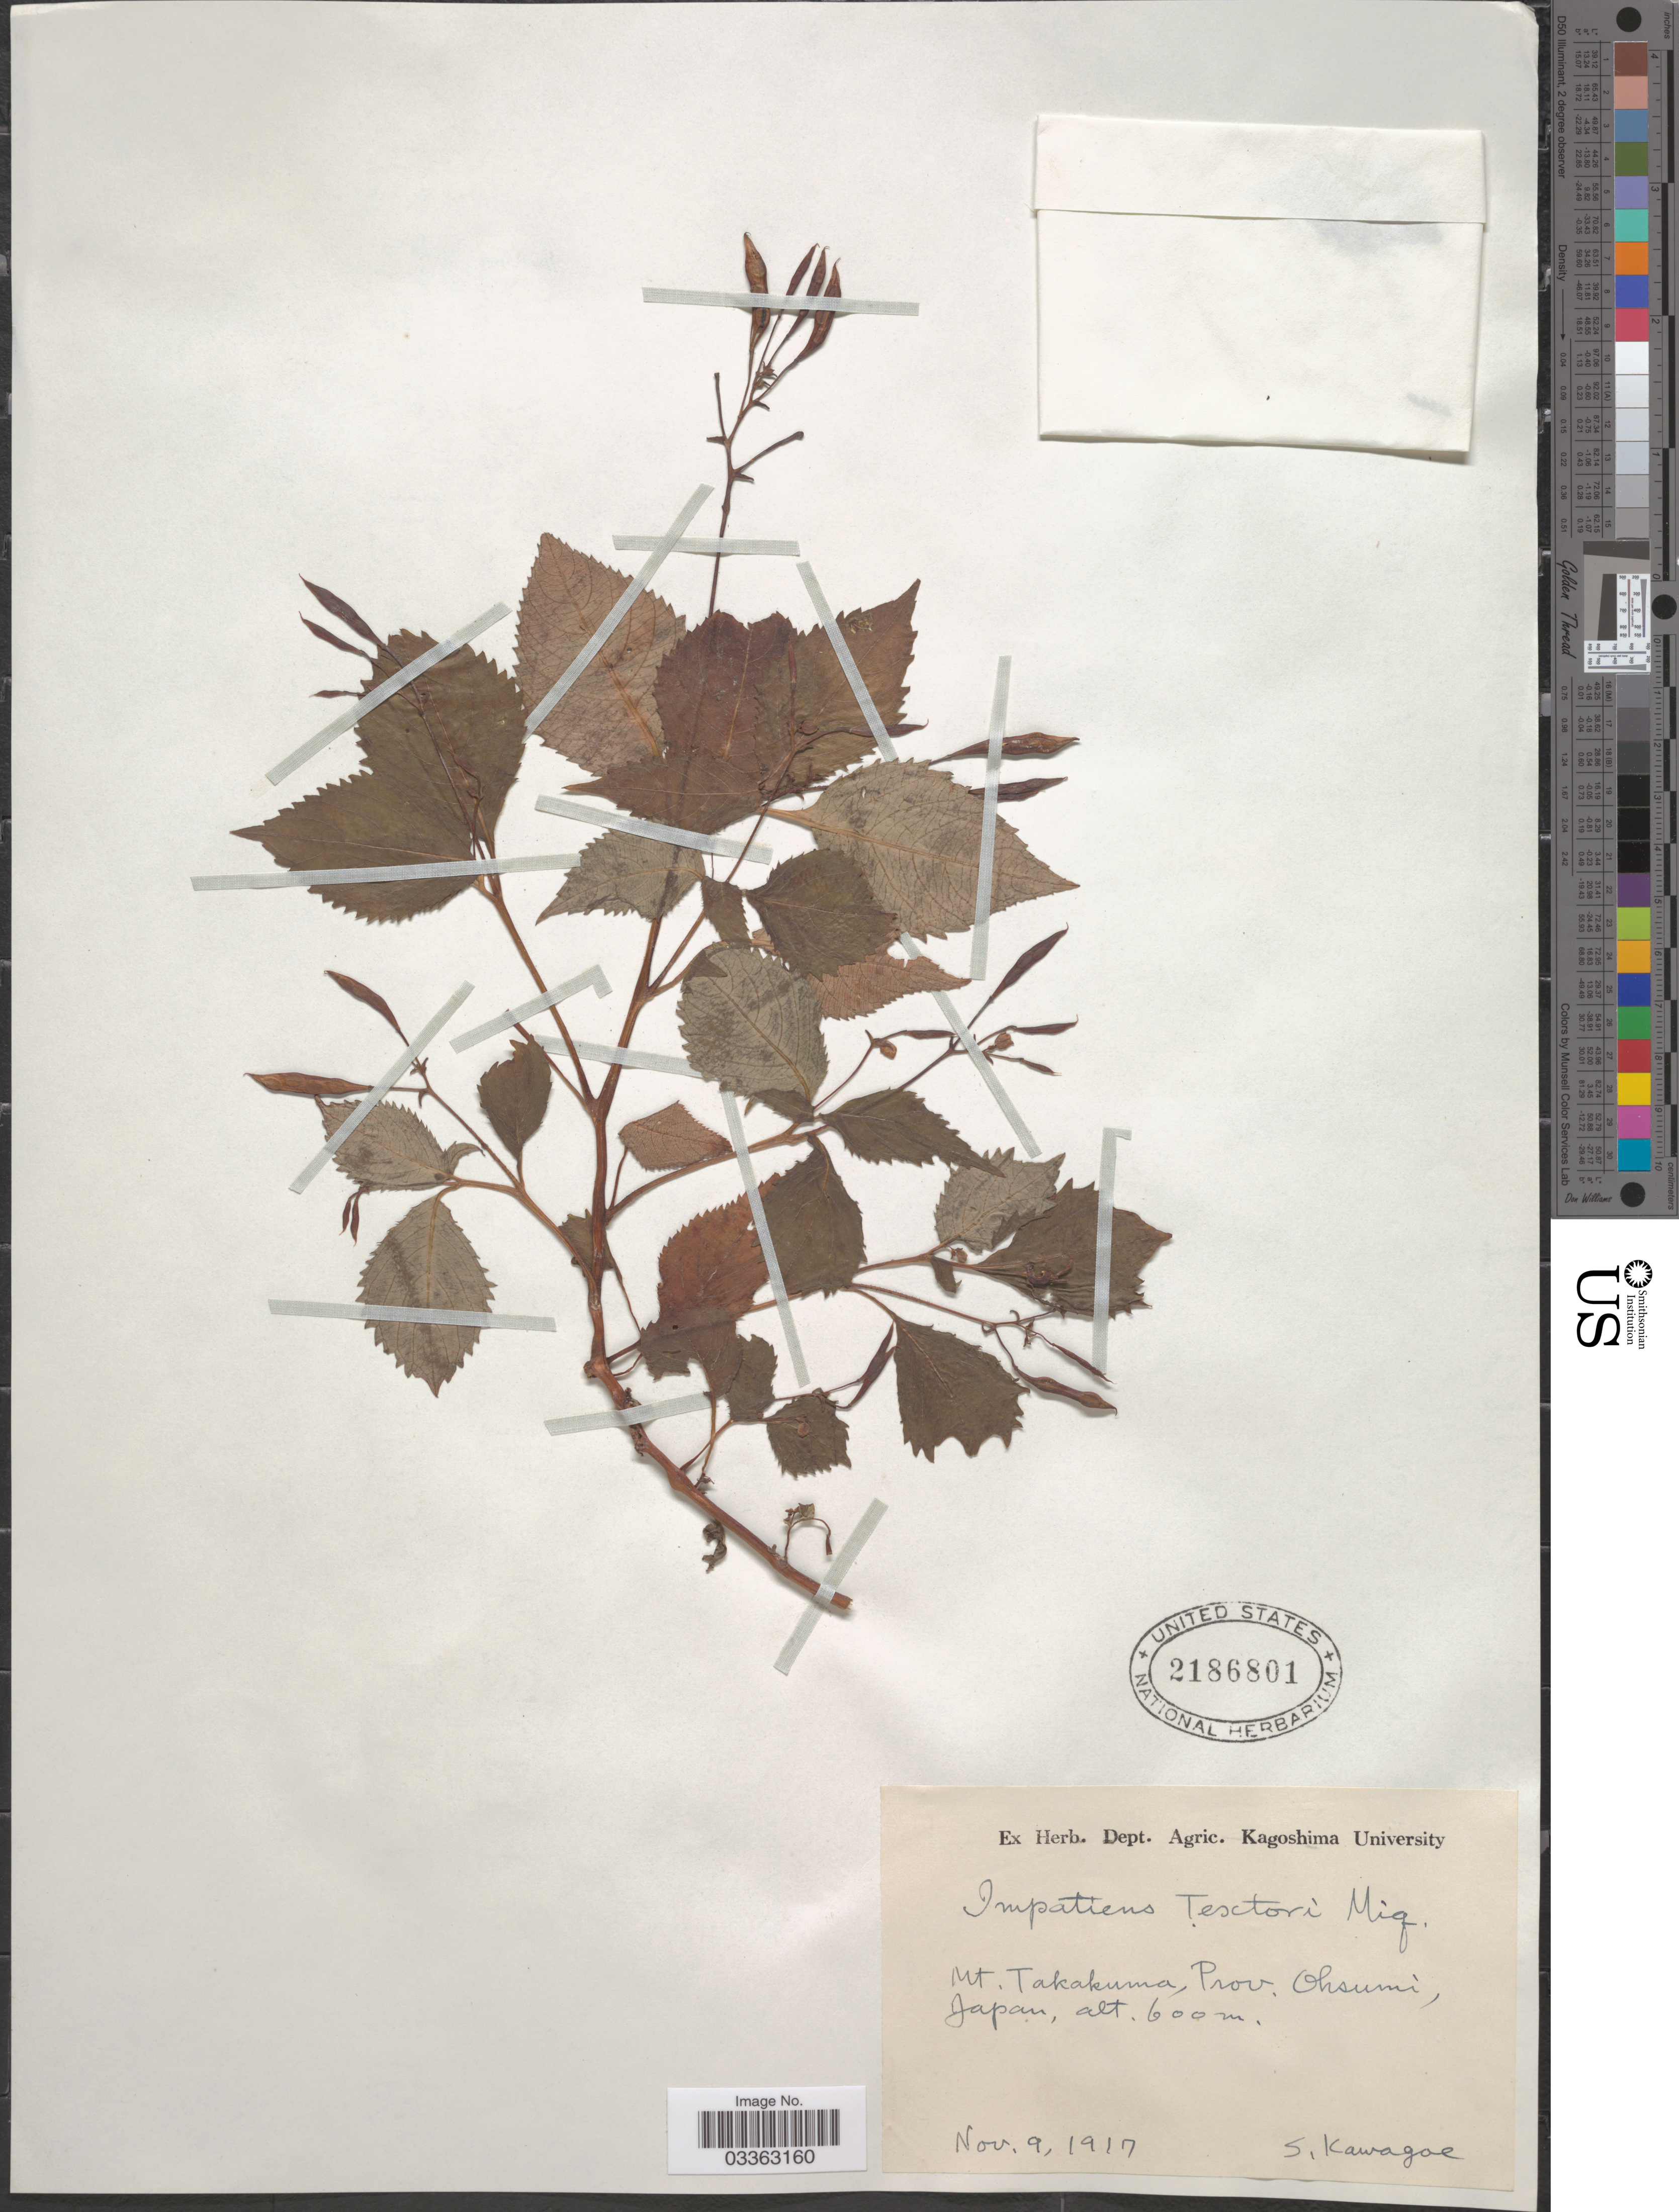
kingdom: Plantae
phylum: Tracheophyta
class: Magnoliopsida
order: Ericales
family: Balsaminaceae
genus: Impatiens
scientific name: Impatiens textorii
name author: Miq.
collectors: S. Kawagoe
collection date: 1917-11-09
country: Japan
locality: Mt. Takakuma, Prov. Ohsumi.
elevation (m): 600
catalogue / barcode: US 2186801